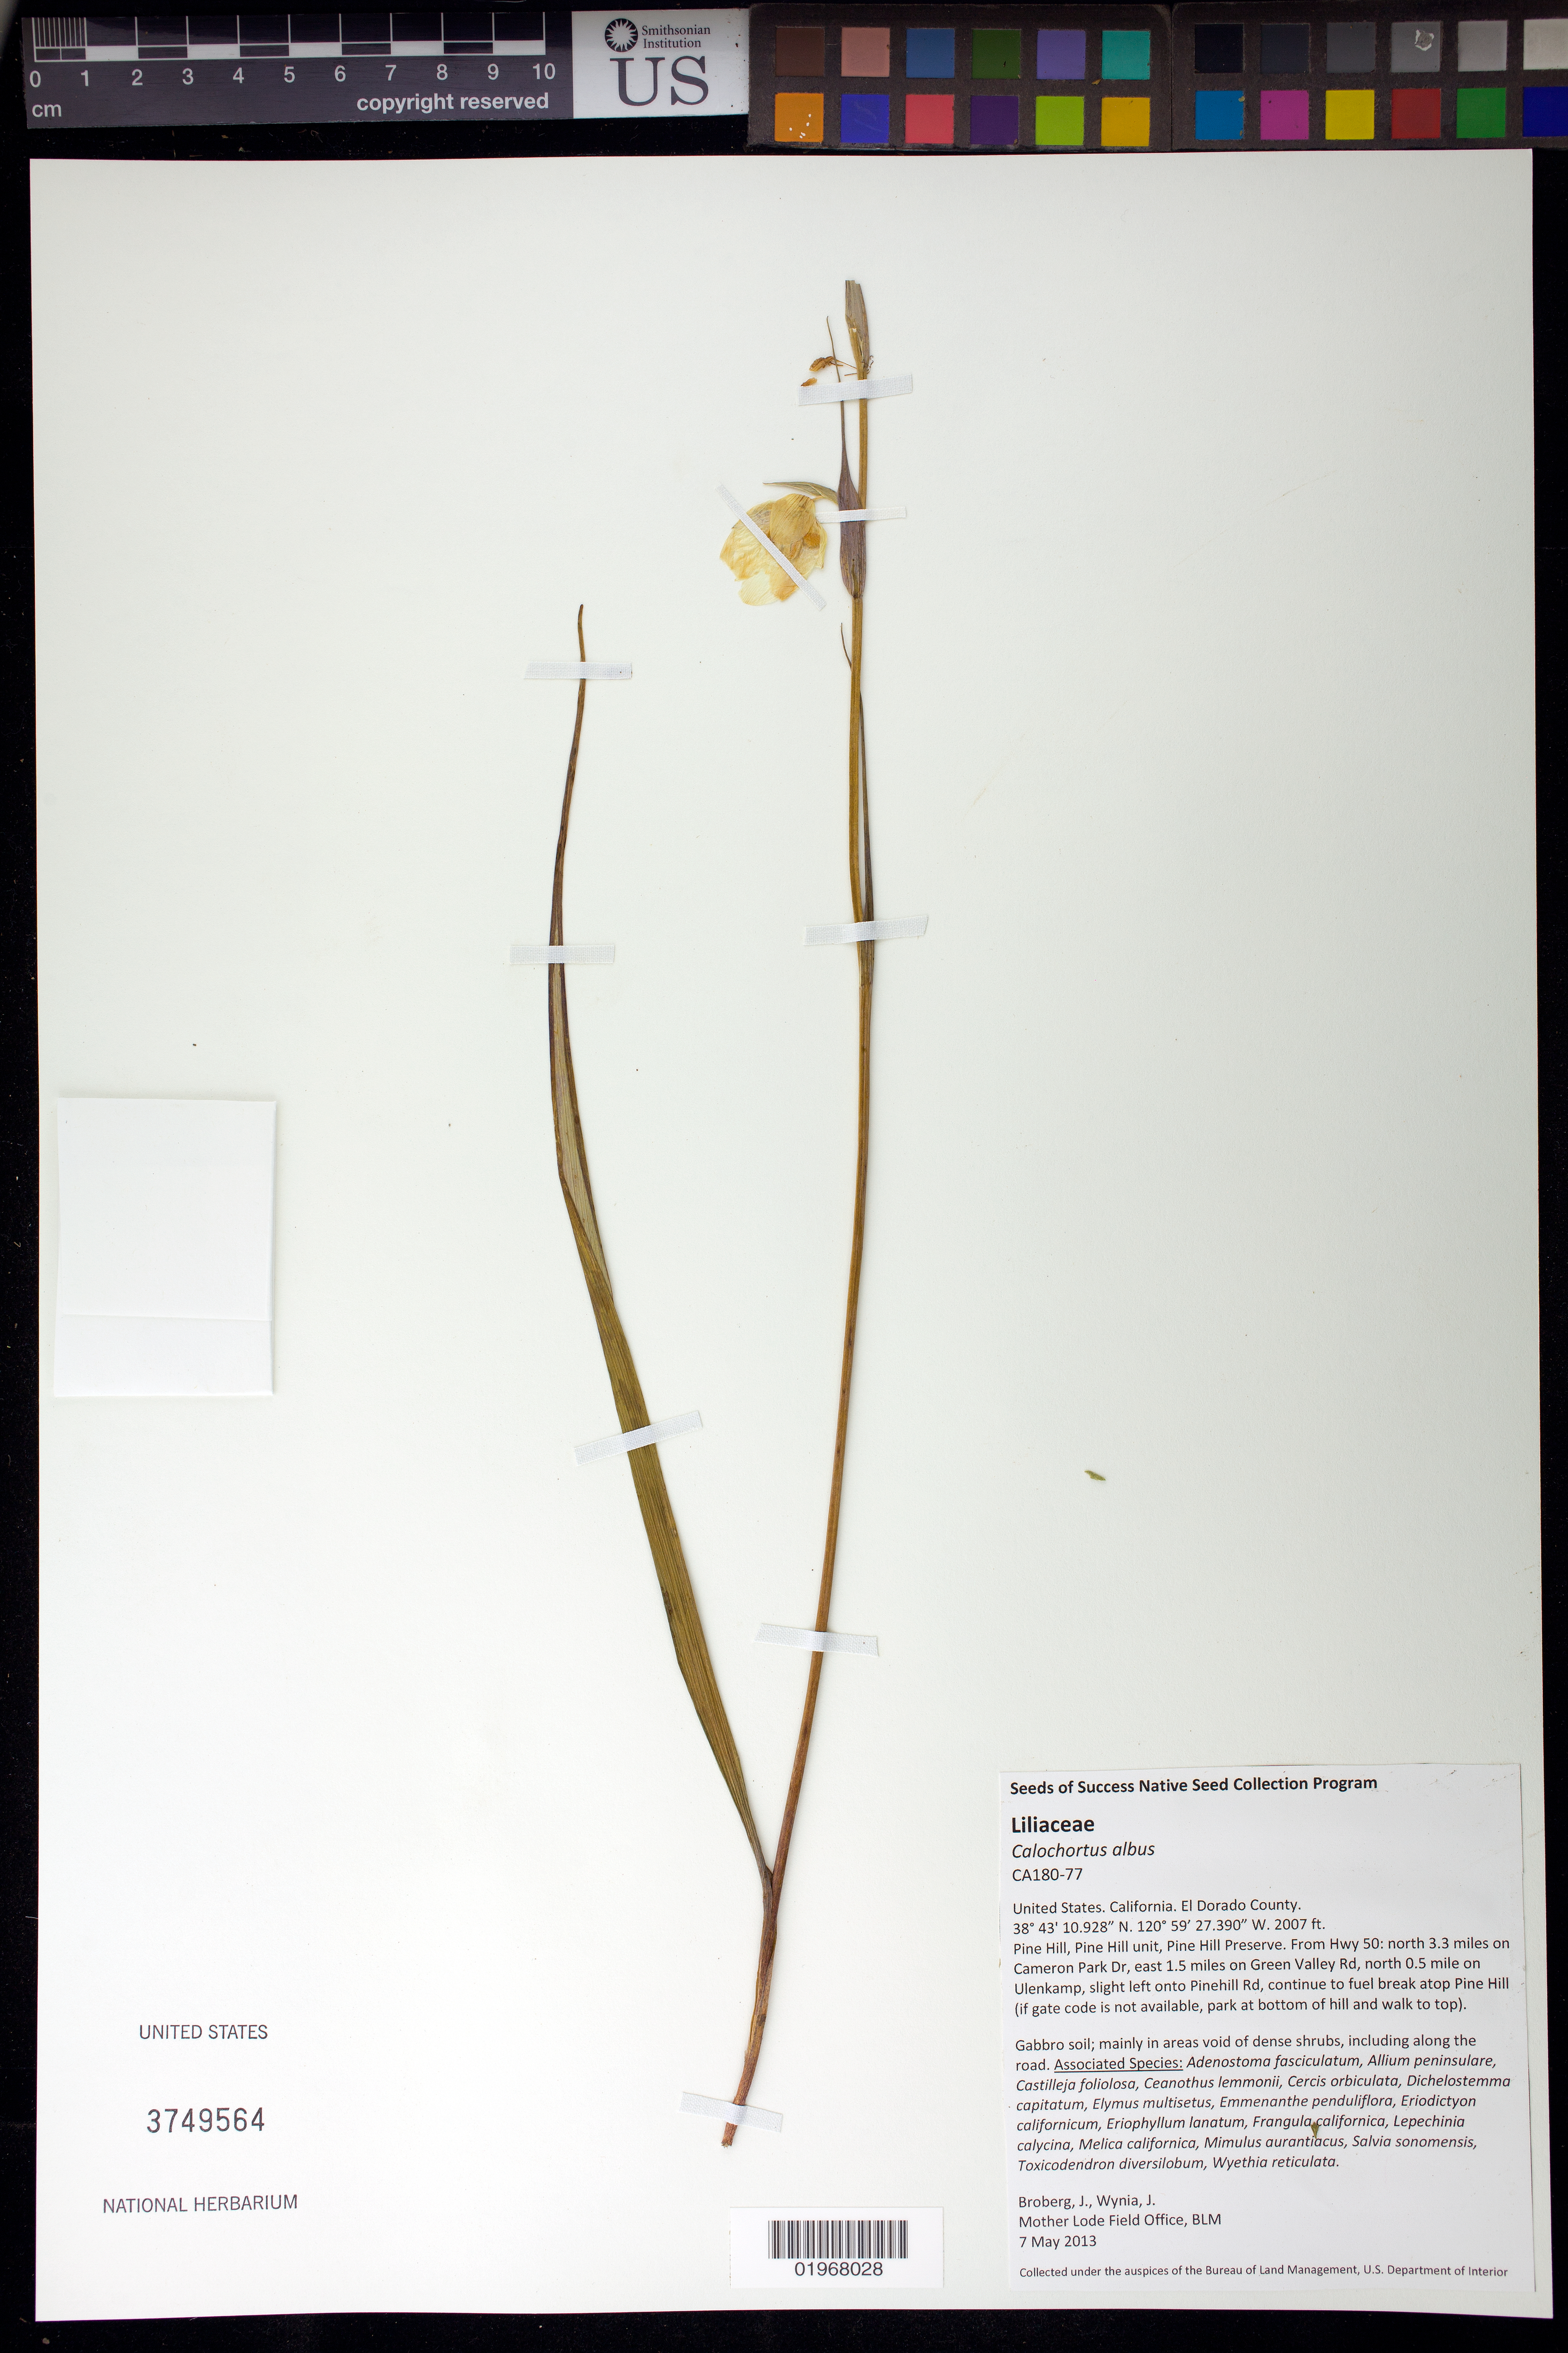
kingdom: Plantae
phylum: Tracheophyta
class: Liliopsida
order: Liliales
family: Liliaceae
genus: Calochortus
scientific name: Calochortus albus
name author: (Benth.) Douglas ex Benth.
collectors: J. Broberg & J. Wynia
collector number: CA180-77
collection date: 2013-05-07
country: United States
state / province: California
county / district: El Dorado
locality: Pine Hill, Pine Hill unit, Pine Hill Preserve.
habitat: Gabbro soil, in areas void of dense shrub and along road.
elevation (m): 612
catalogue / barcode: US 3749564